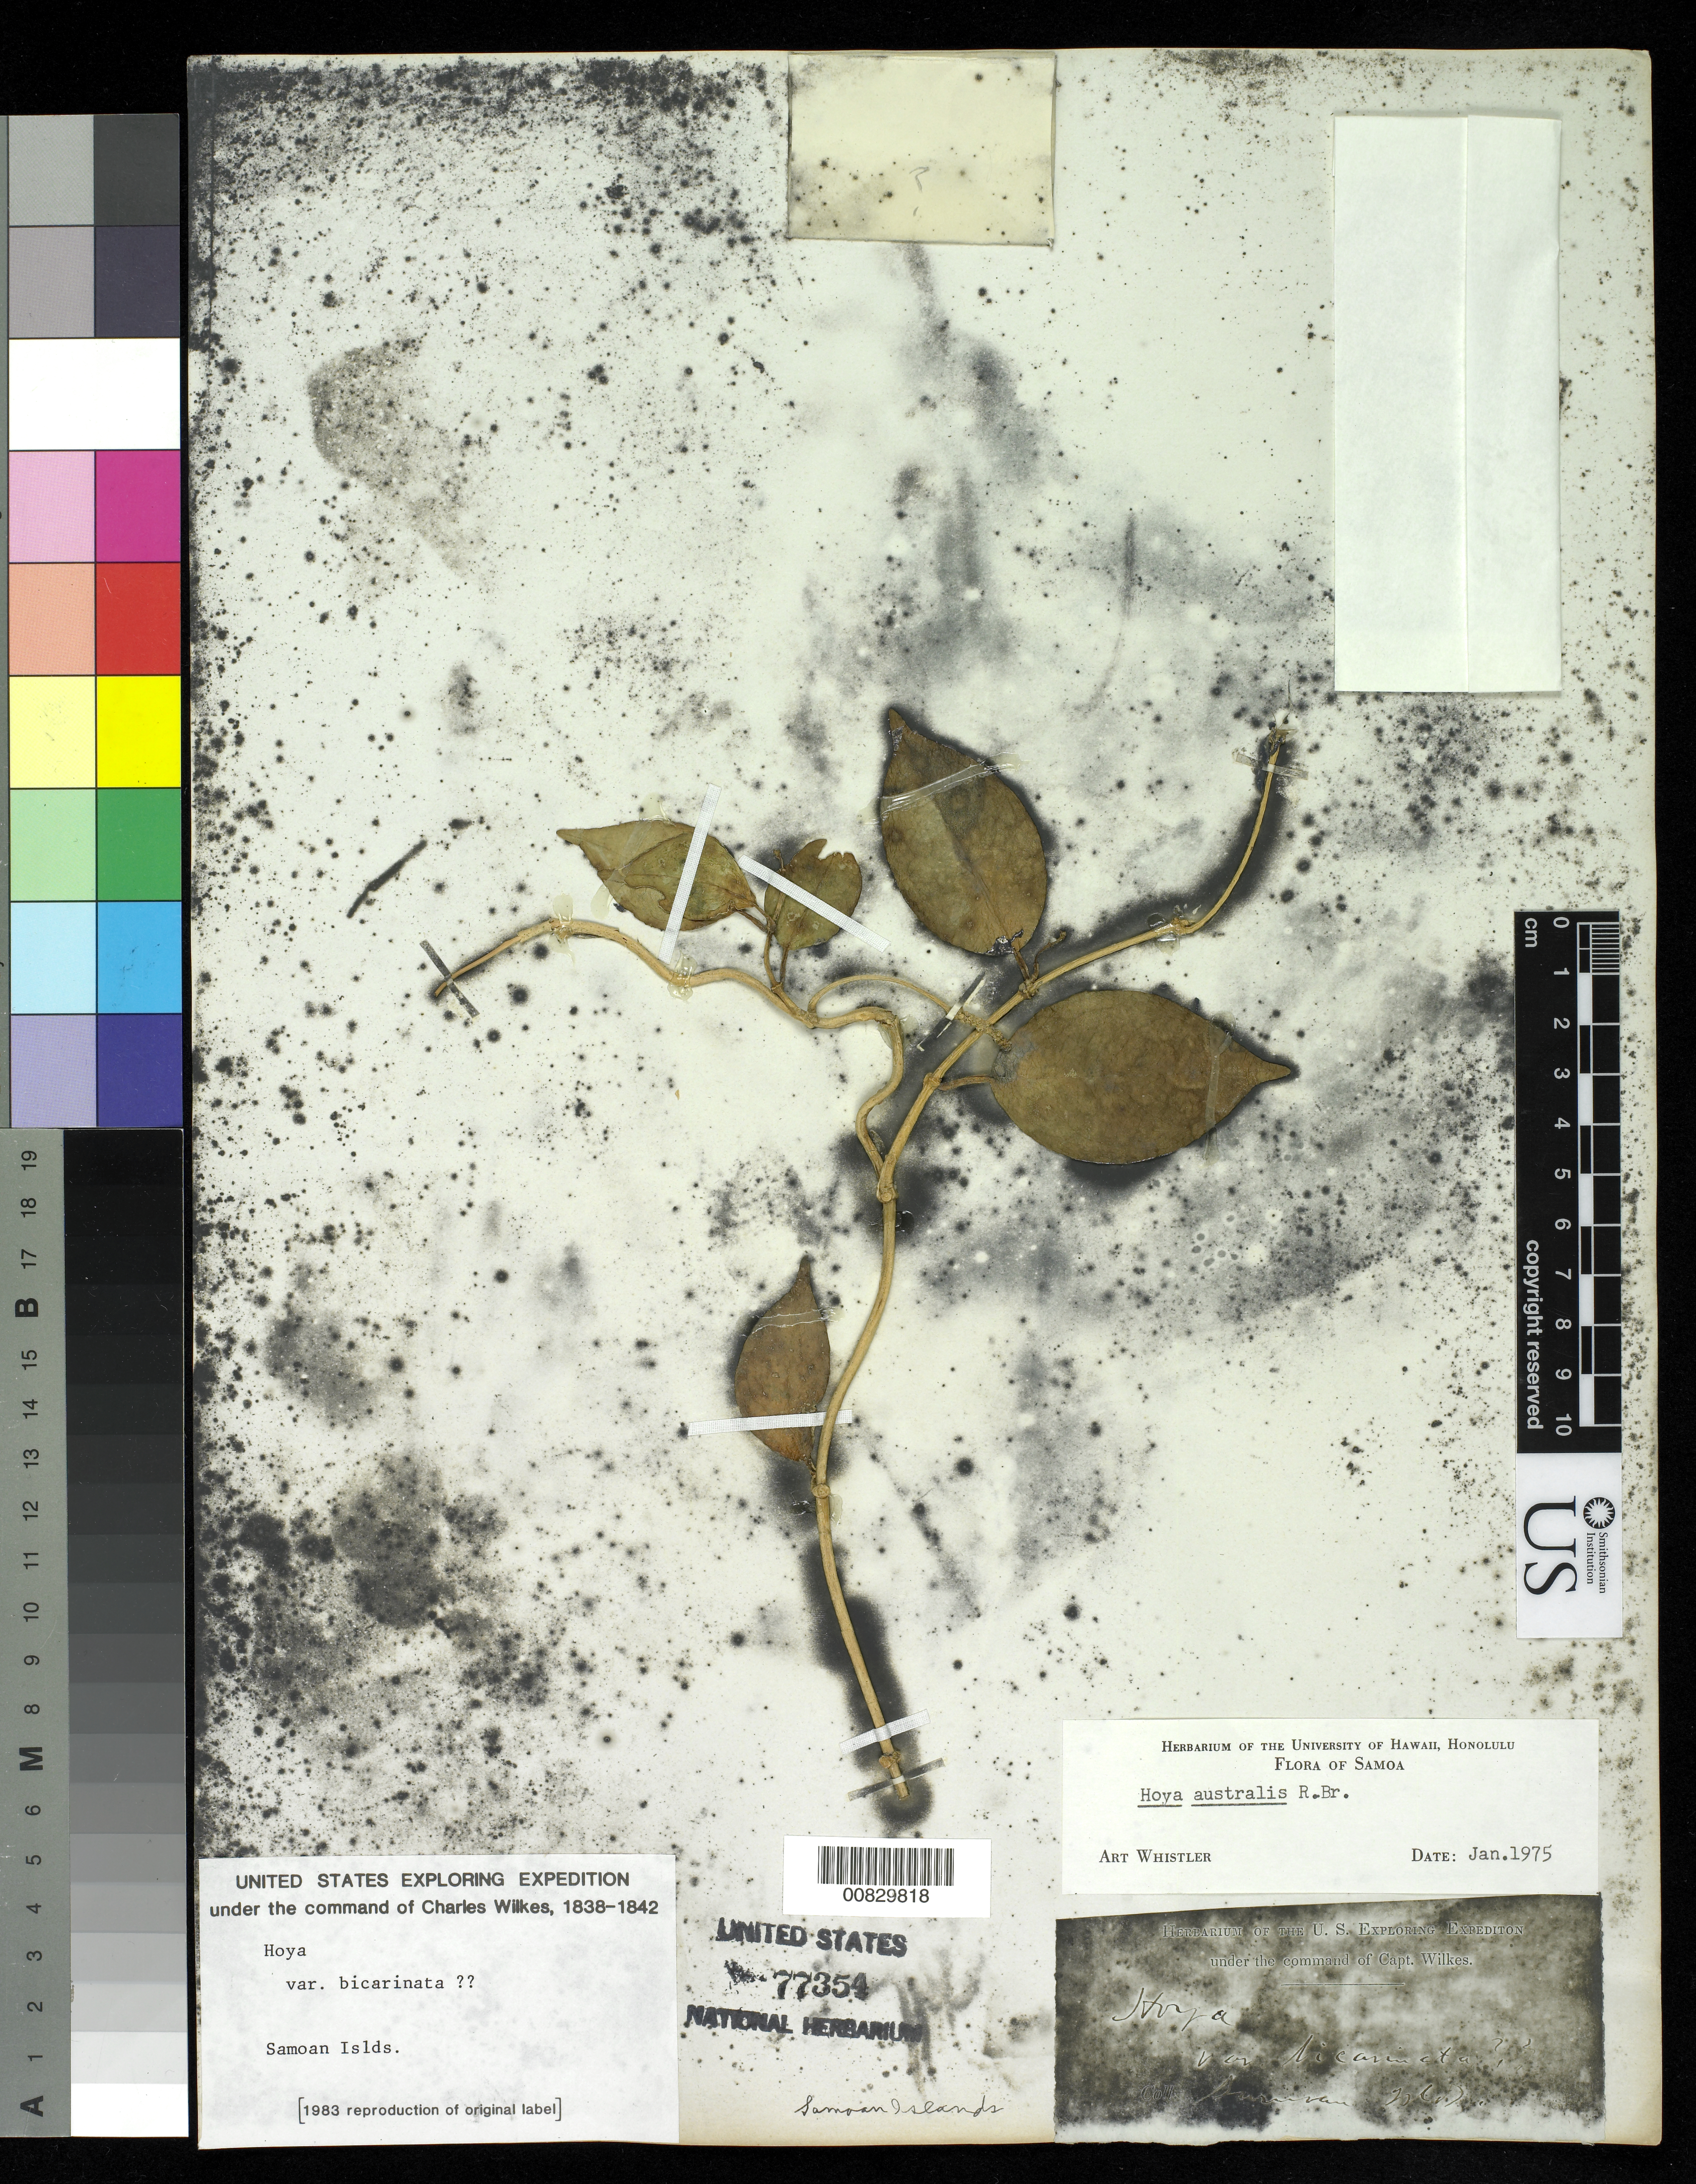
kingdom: Plantae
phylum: Tracheophyta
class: Magnoliopsida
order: Gentianales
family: Apocynaceae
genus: Hoya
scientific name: Hoya australis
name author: R. Br. ex J. Traill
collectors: Wilkes Explor. Exped.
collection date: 1838/1842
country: American Samoa / Samoa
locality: Samoan Islds.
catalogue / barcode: US 77354